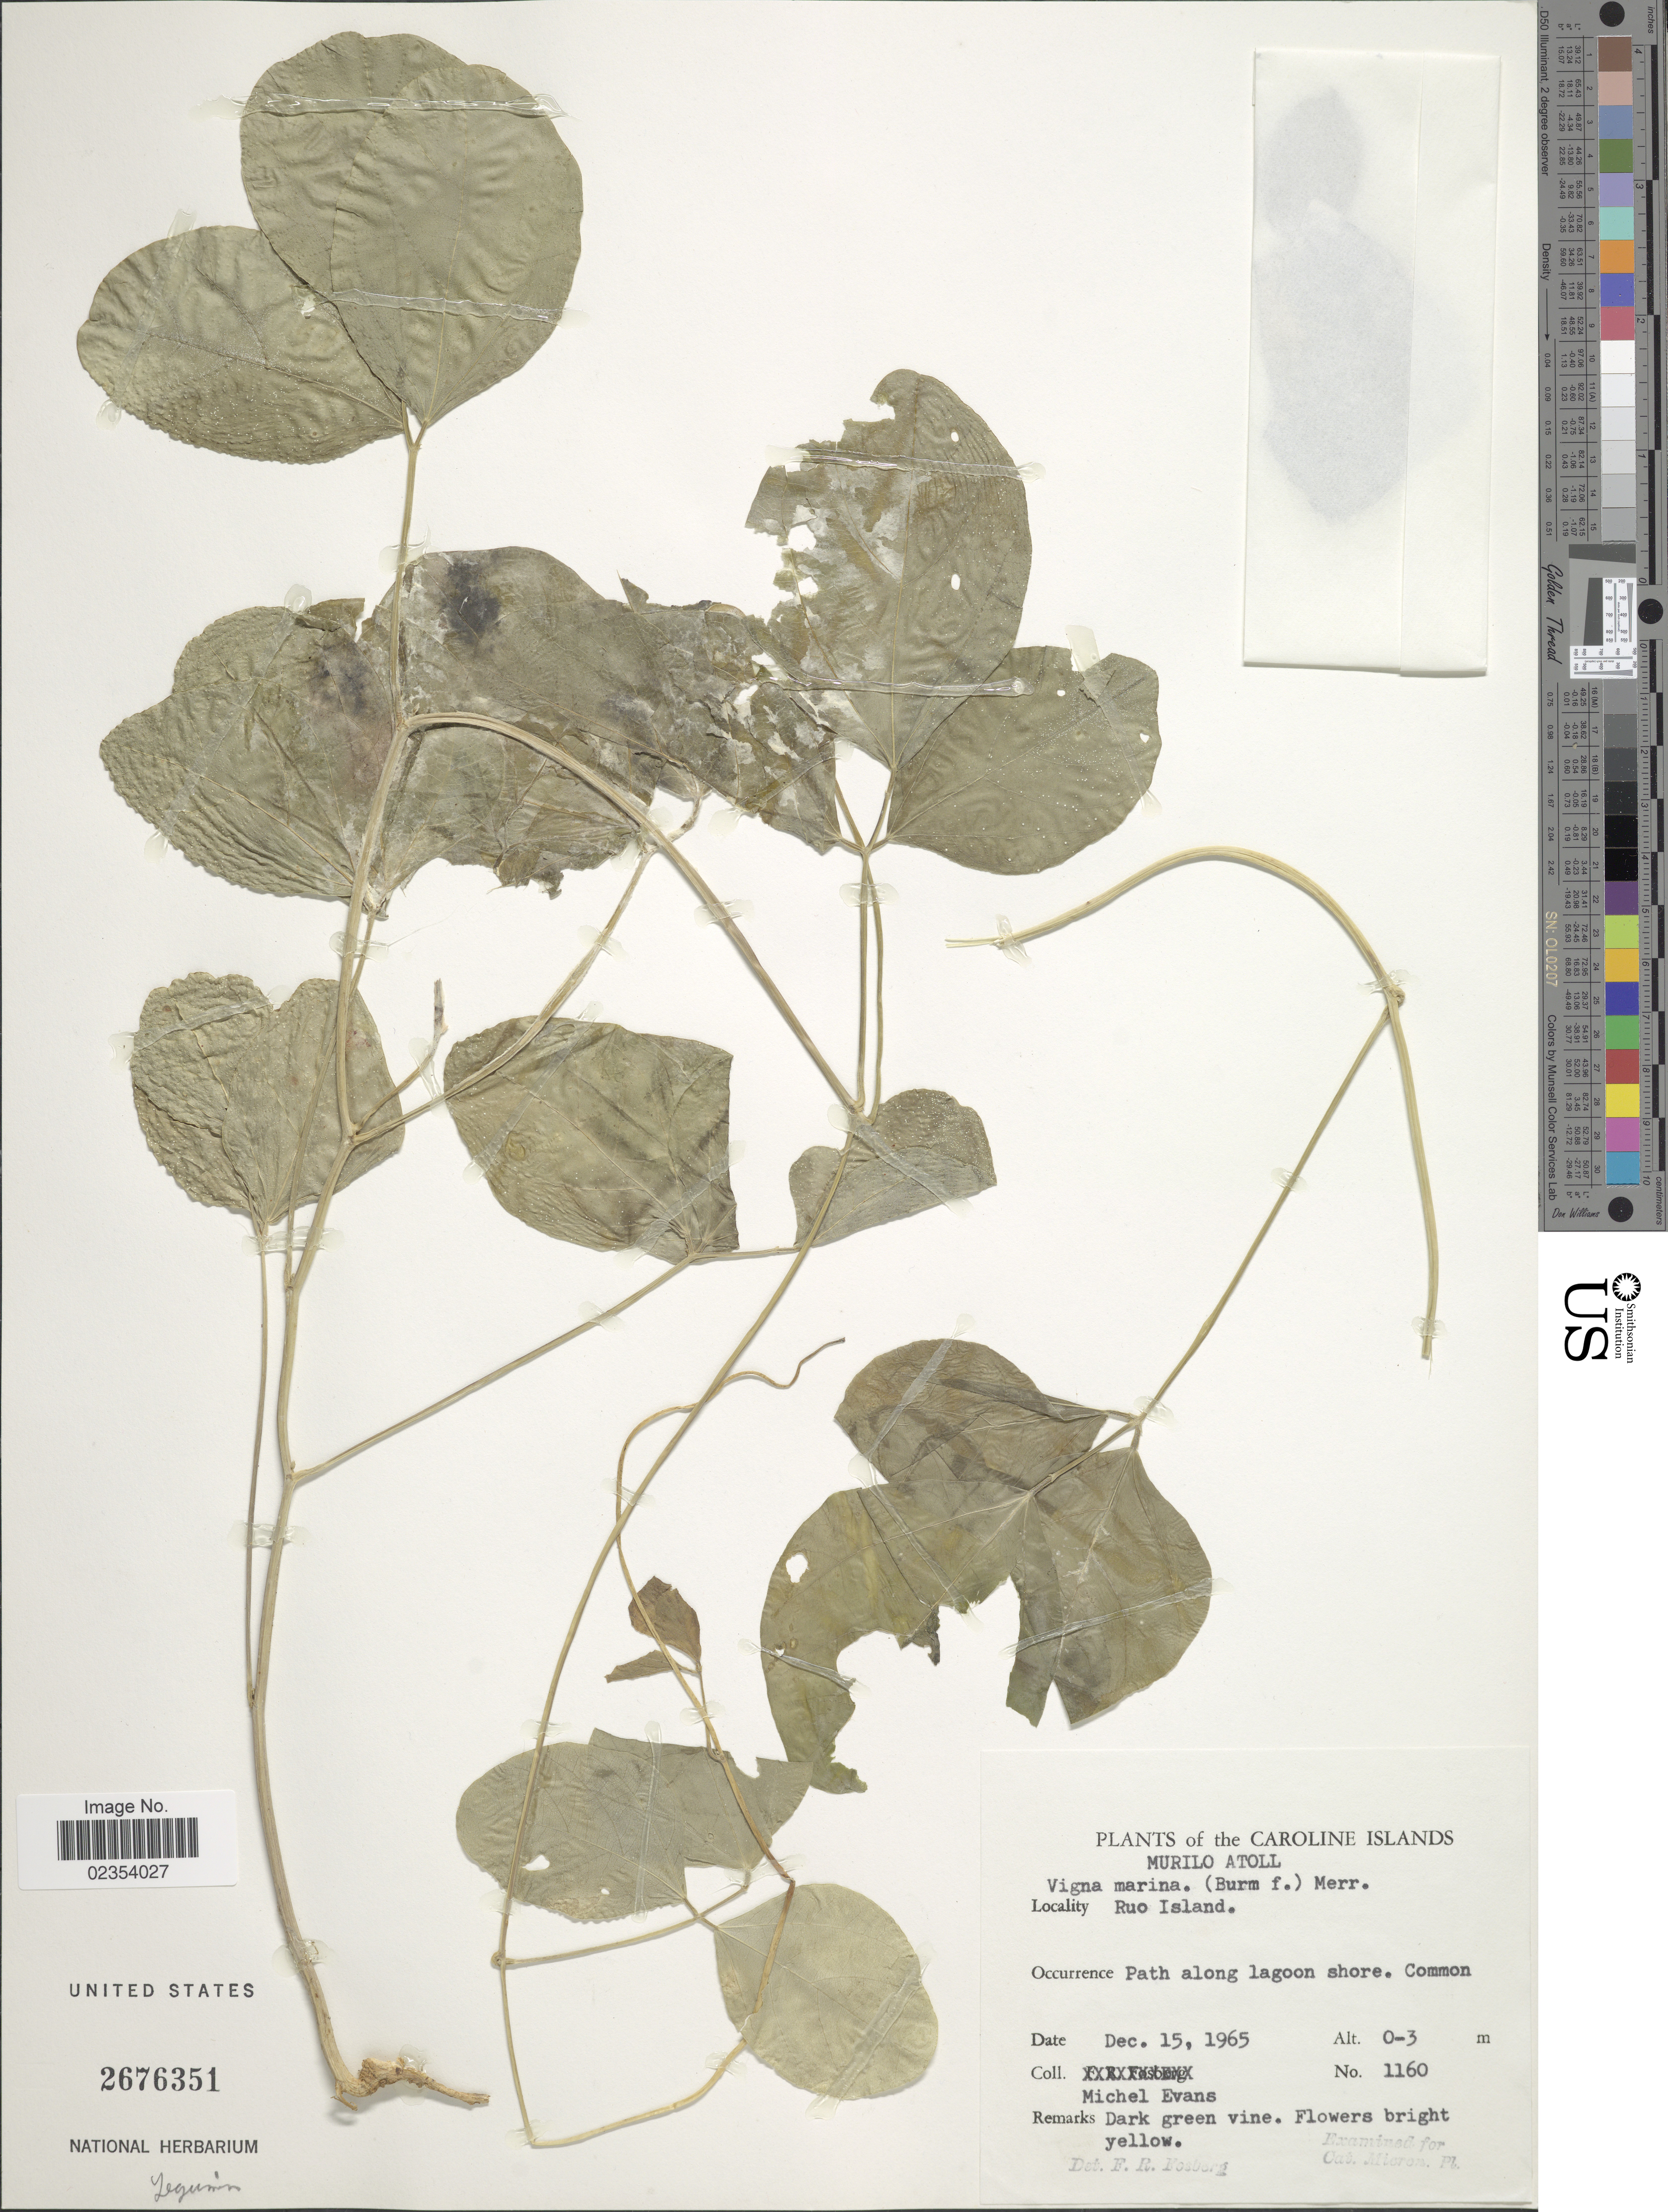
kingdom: Plantae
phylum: Tracheophyta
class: Magnoliopsida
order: Fabales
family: Fabaceae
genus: Vigna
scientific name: Vigna marina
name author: (Burm.) Merr.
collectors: M. Evans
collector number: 1160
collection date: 1965-12-15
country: Micronesia, Federated States of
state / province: Truk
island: Murilo Atoll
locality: Caroline Islands. Murilo Atoll. Ruo Island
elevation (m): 0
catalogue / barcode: US 2676351